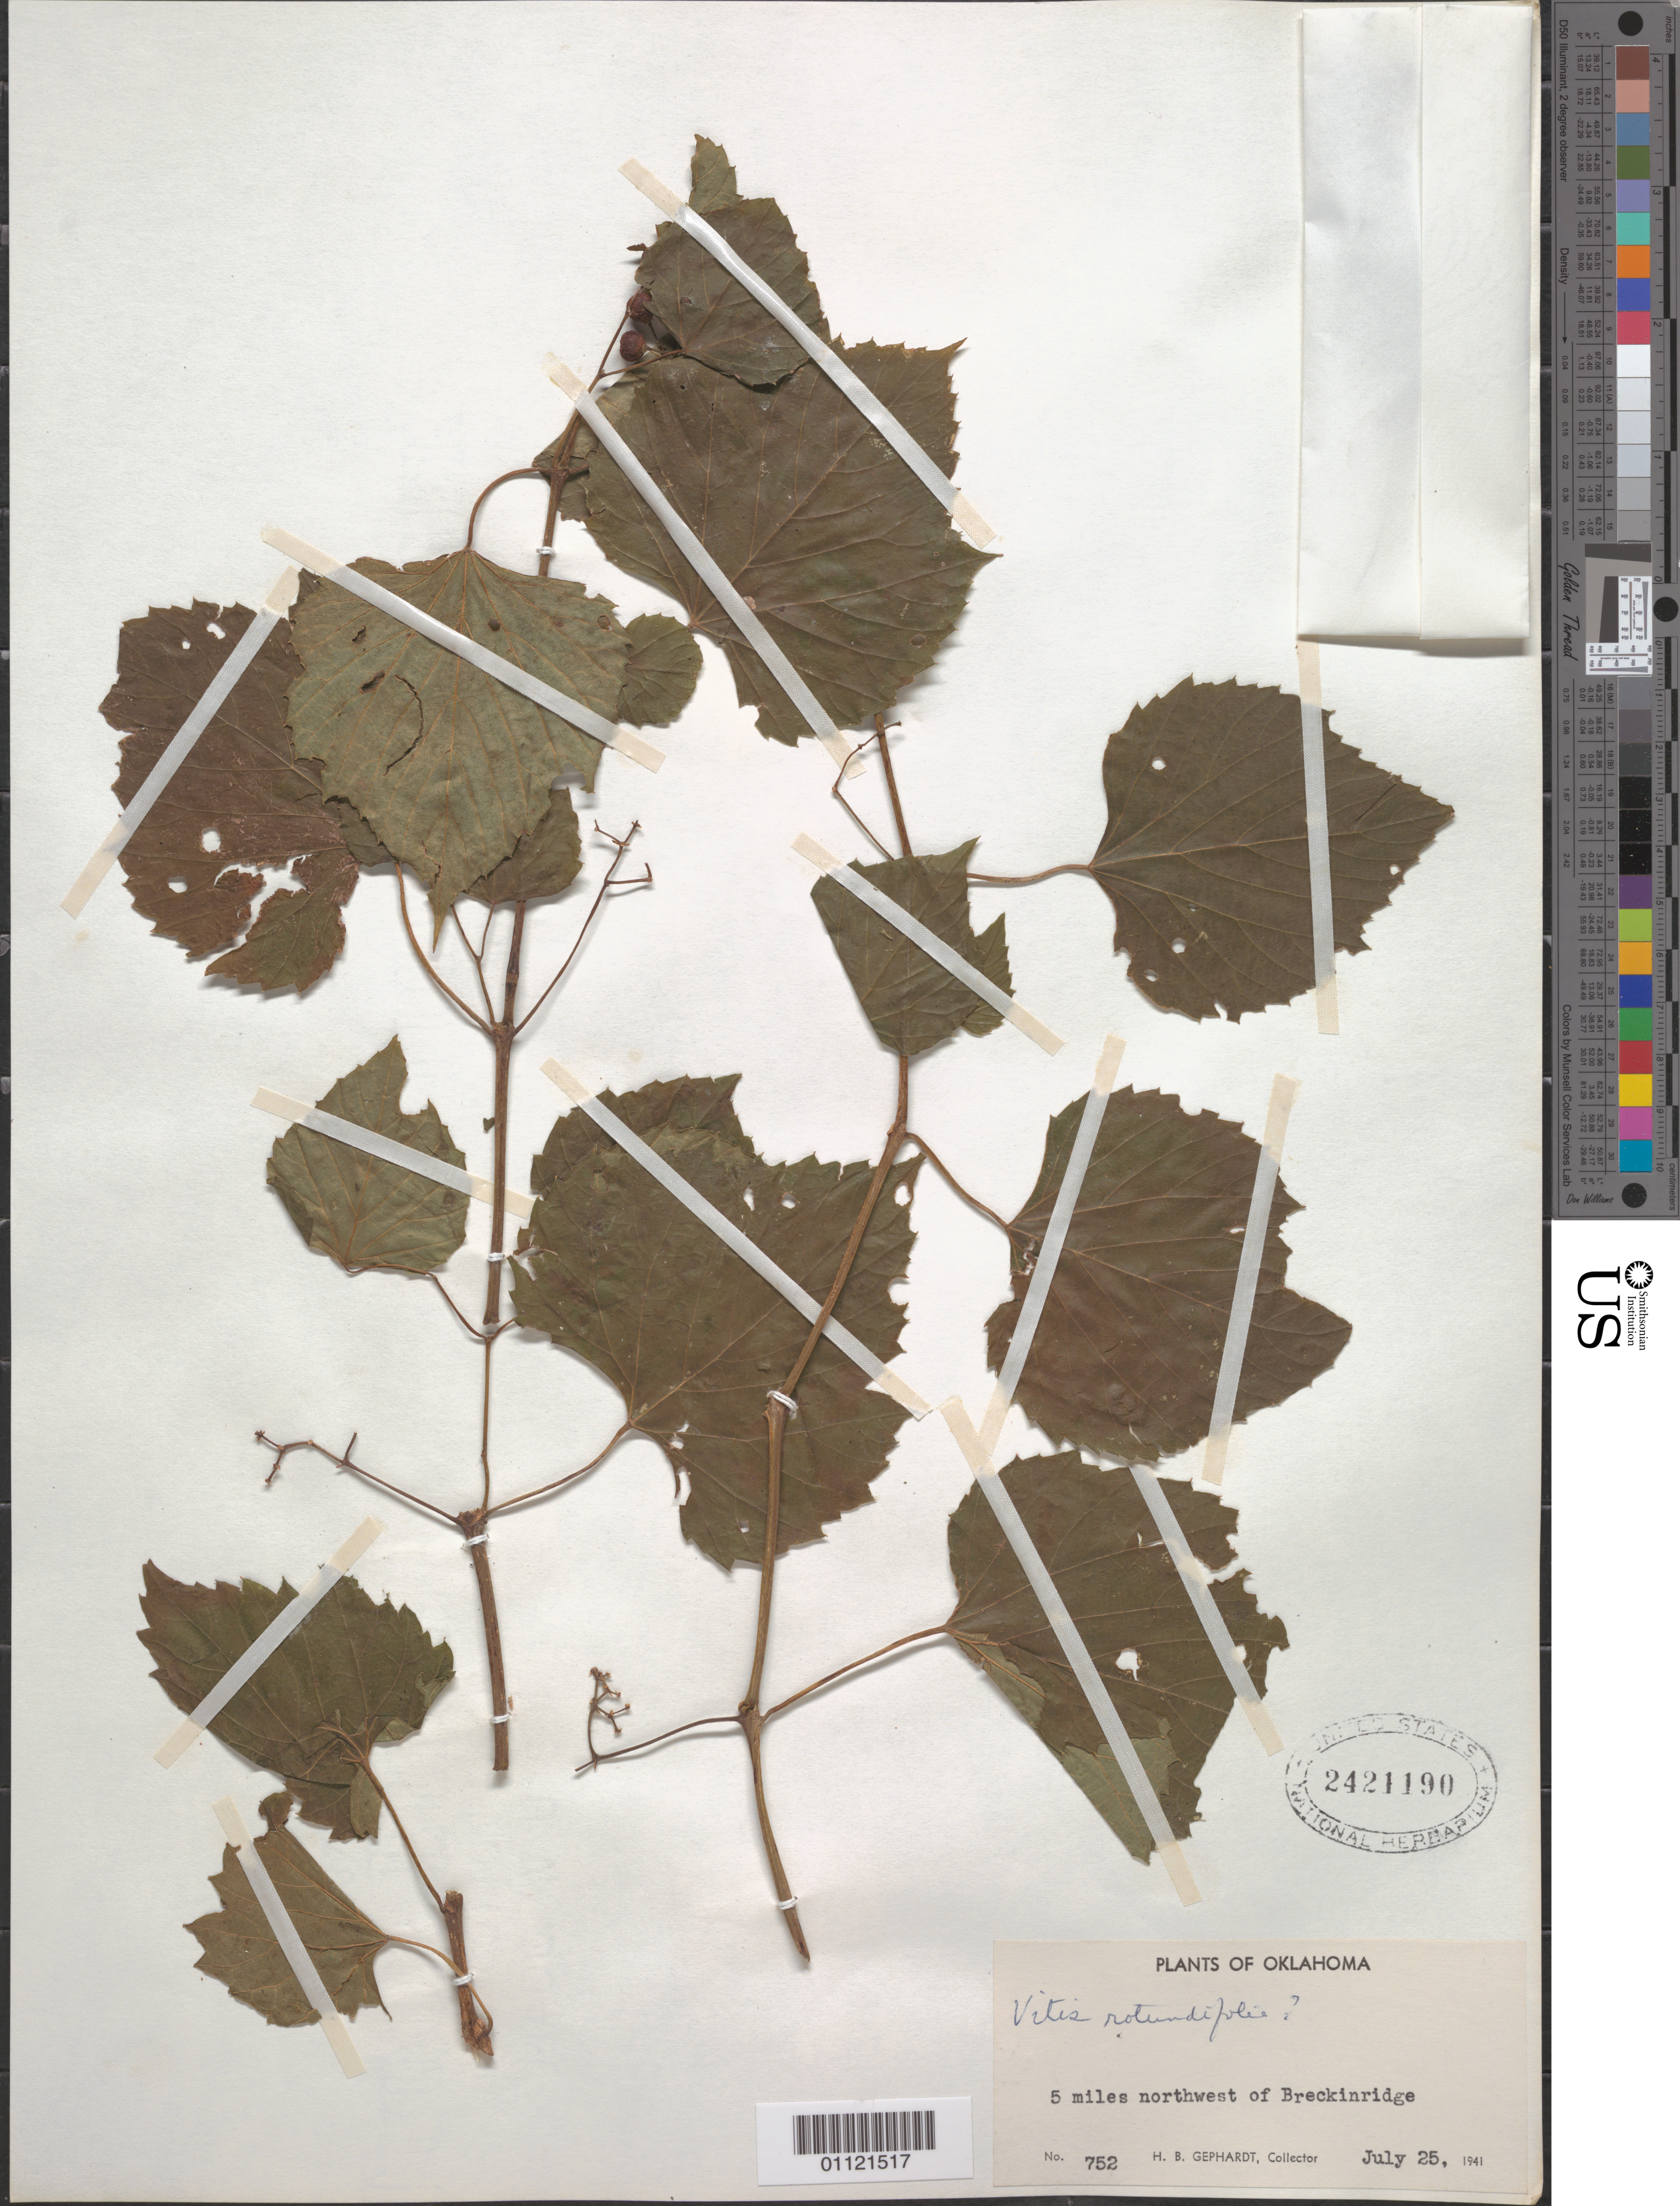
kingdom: Plantae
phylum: Tracheophyta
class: Magnoliopsida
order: Vitales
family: Vitaceae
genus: Vitis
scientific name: Vitis rotundifolia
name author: Michx.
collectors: H. Gephardt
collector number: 752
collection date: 1941-07-25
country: United States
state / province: Oklahoma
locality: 5 miles northwest of Breckinridge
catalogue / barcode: US 2421190